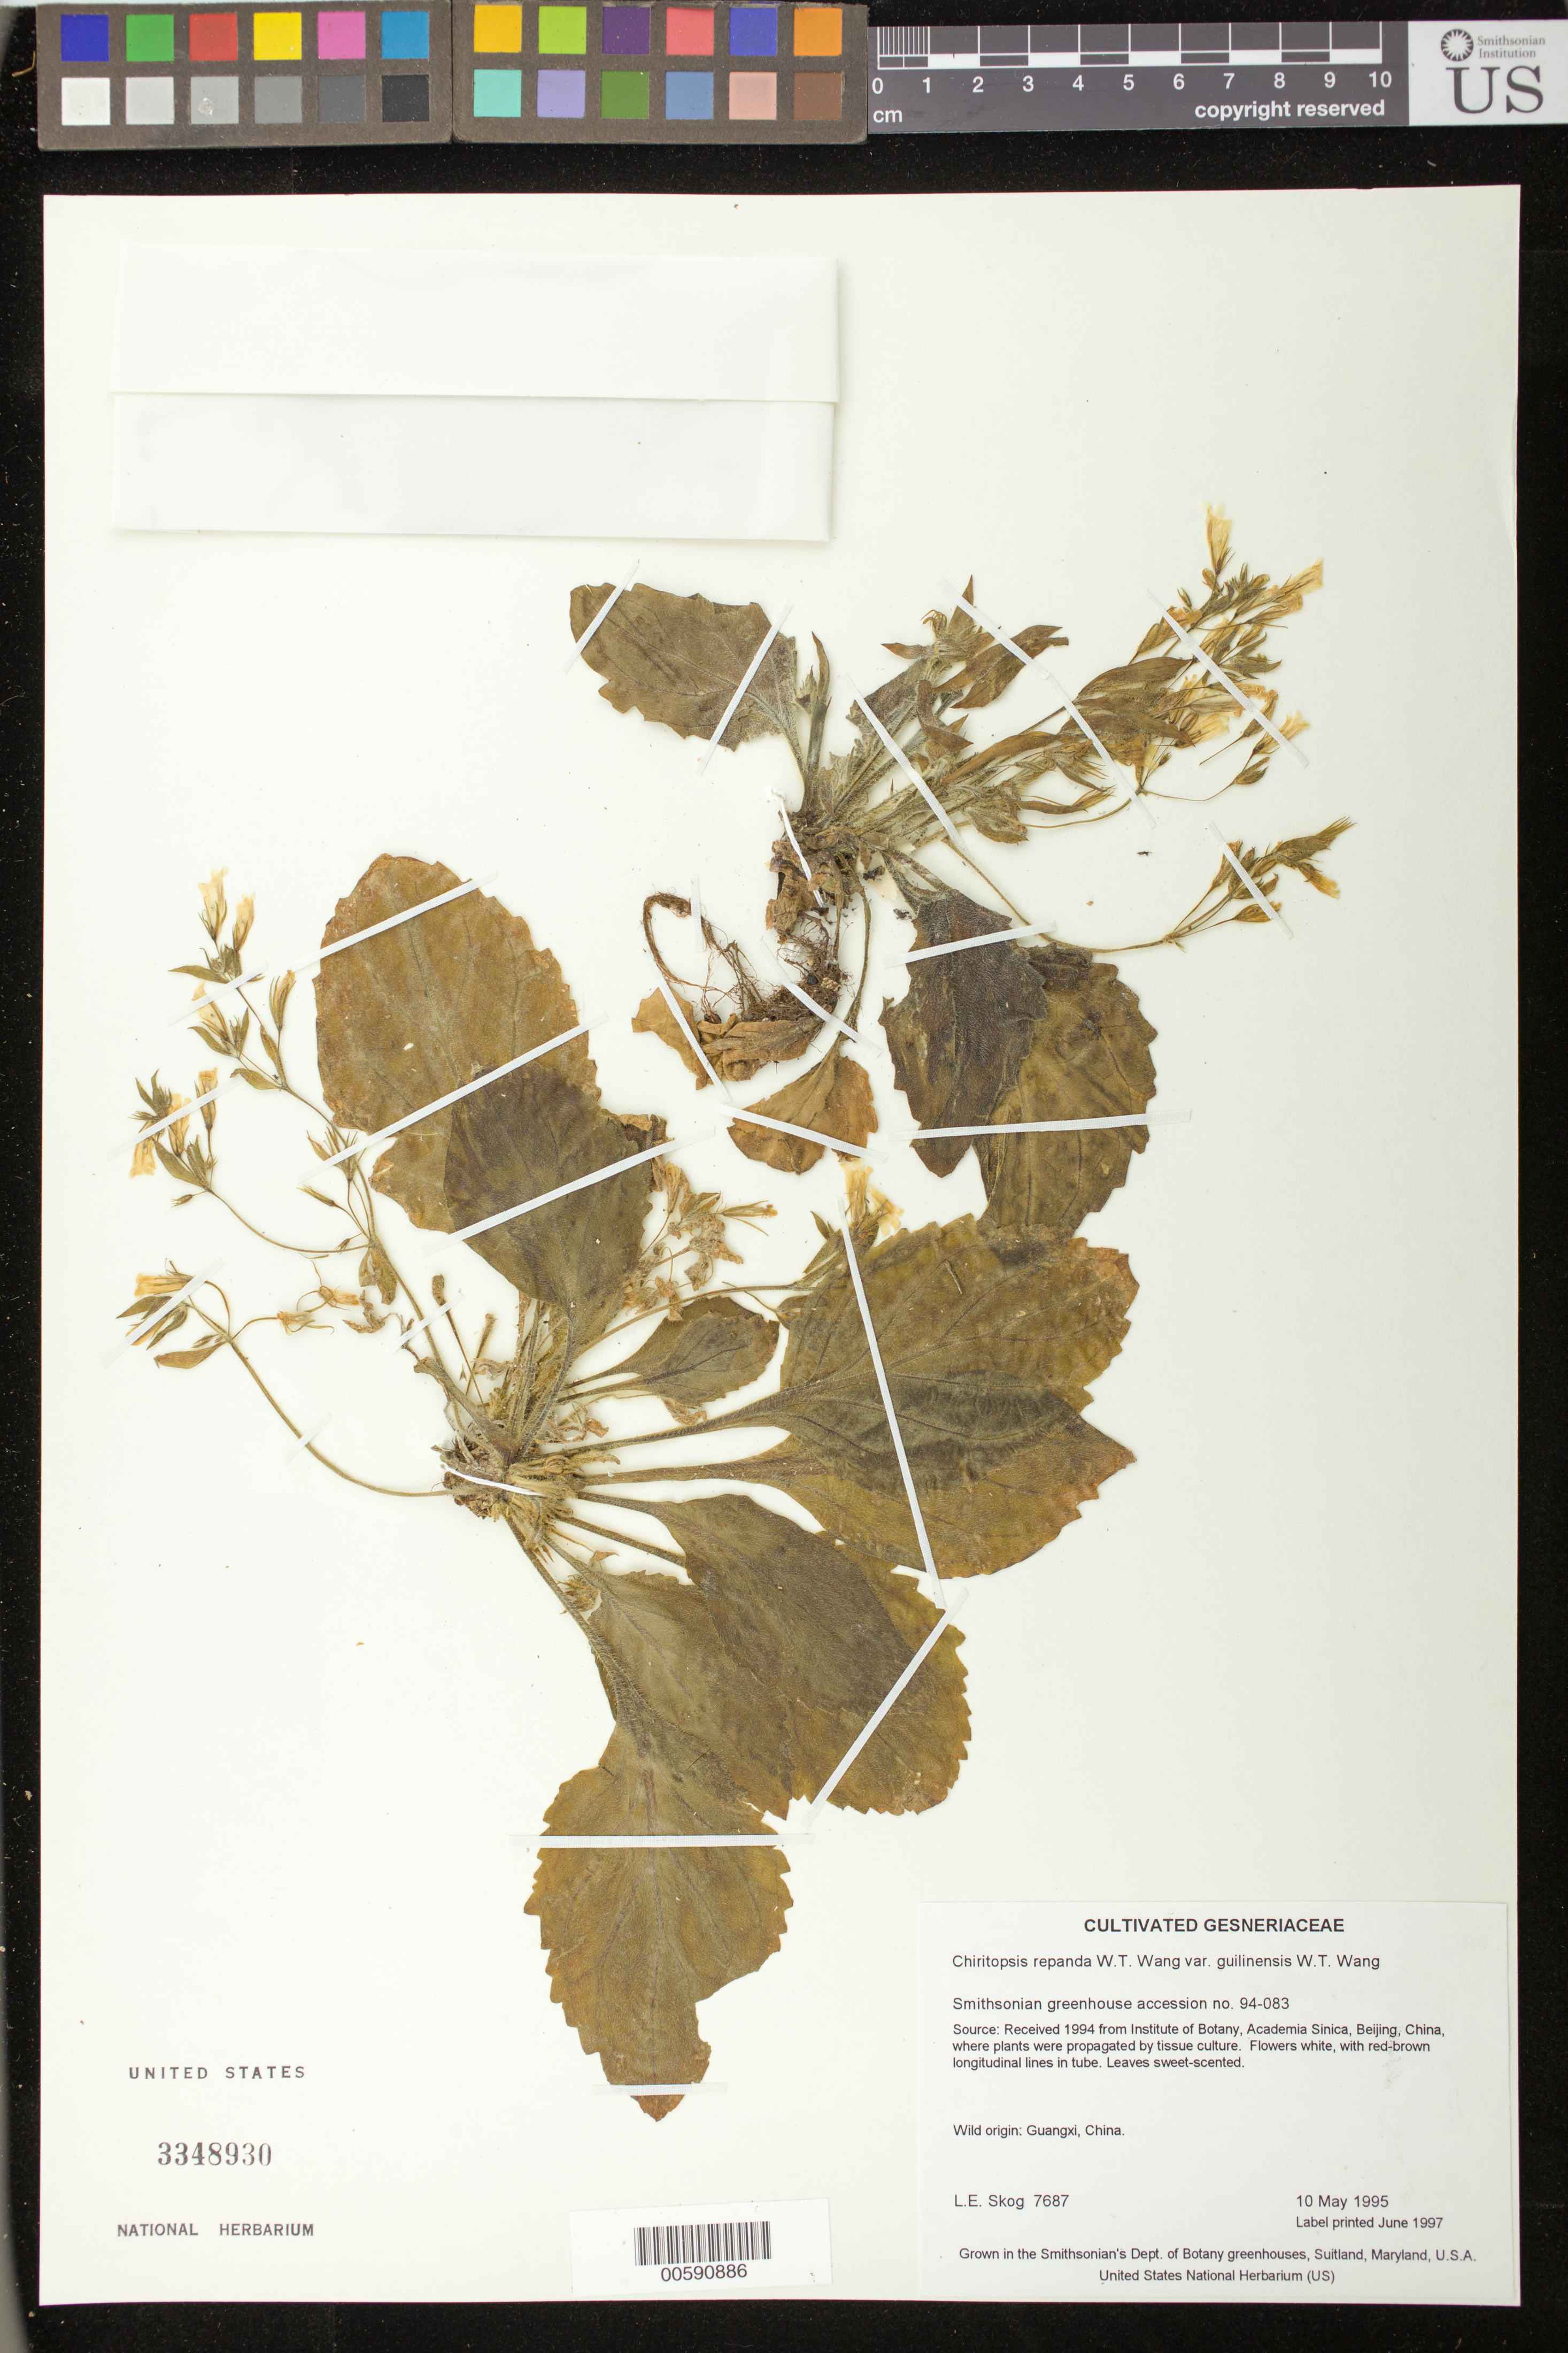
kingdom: Plantae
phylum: Tracheophyta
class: Magnoliopsida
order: Lamiales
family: Gesneriaceae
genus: Chiritopsis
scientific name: Chiritopsis repanda var. guilinensis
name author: W.T. Wang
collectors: L. E. Skog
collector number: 7687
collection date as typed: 10 May 1995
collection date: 1995-05-10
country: China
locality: Grown in the Smithsonian's Dept. of Botany greenhouses, Suitland, Maryland, U.S.A.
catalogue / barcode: US 3348930